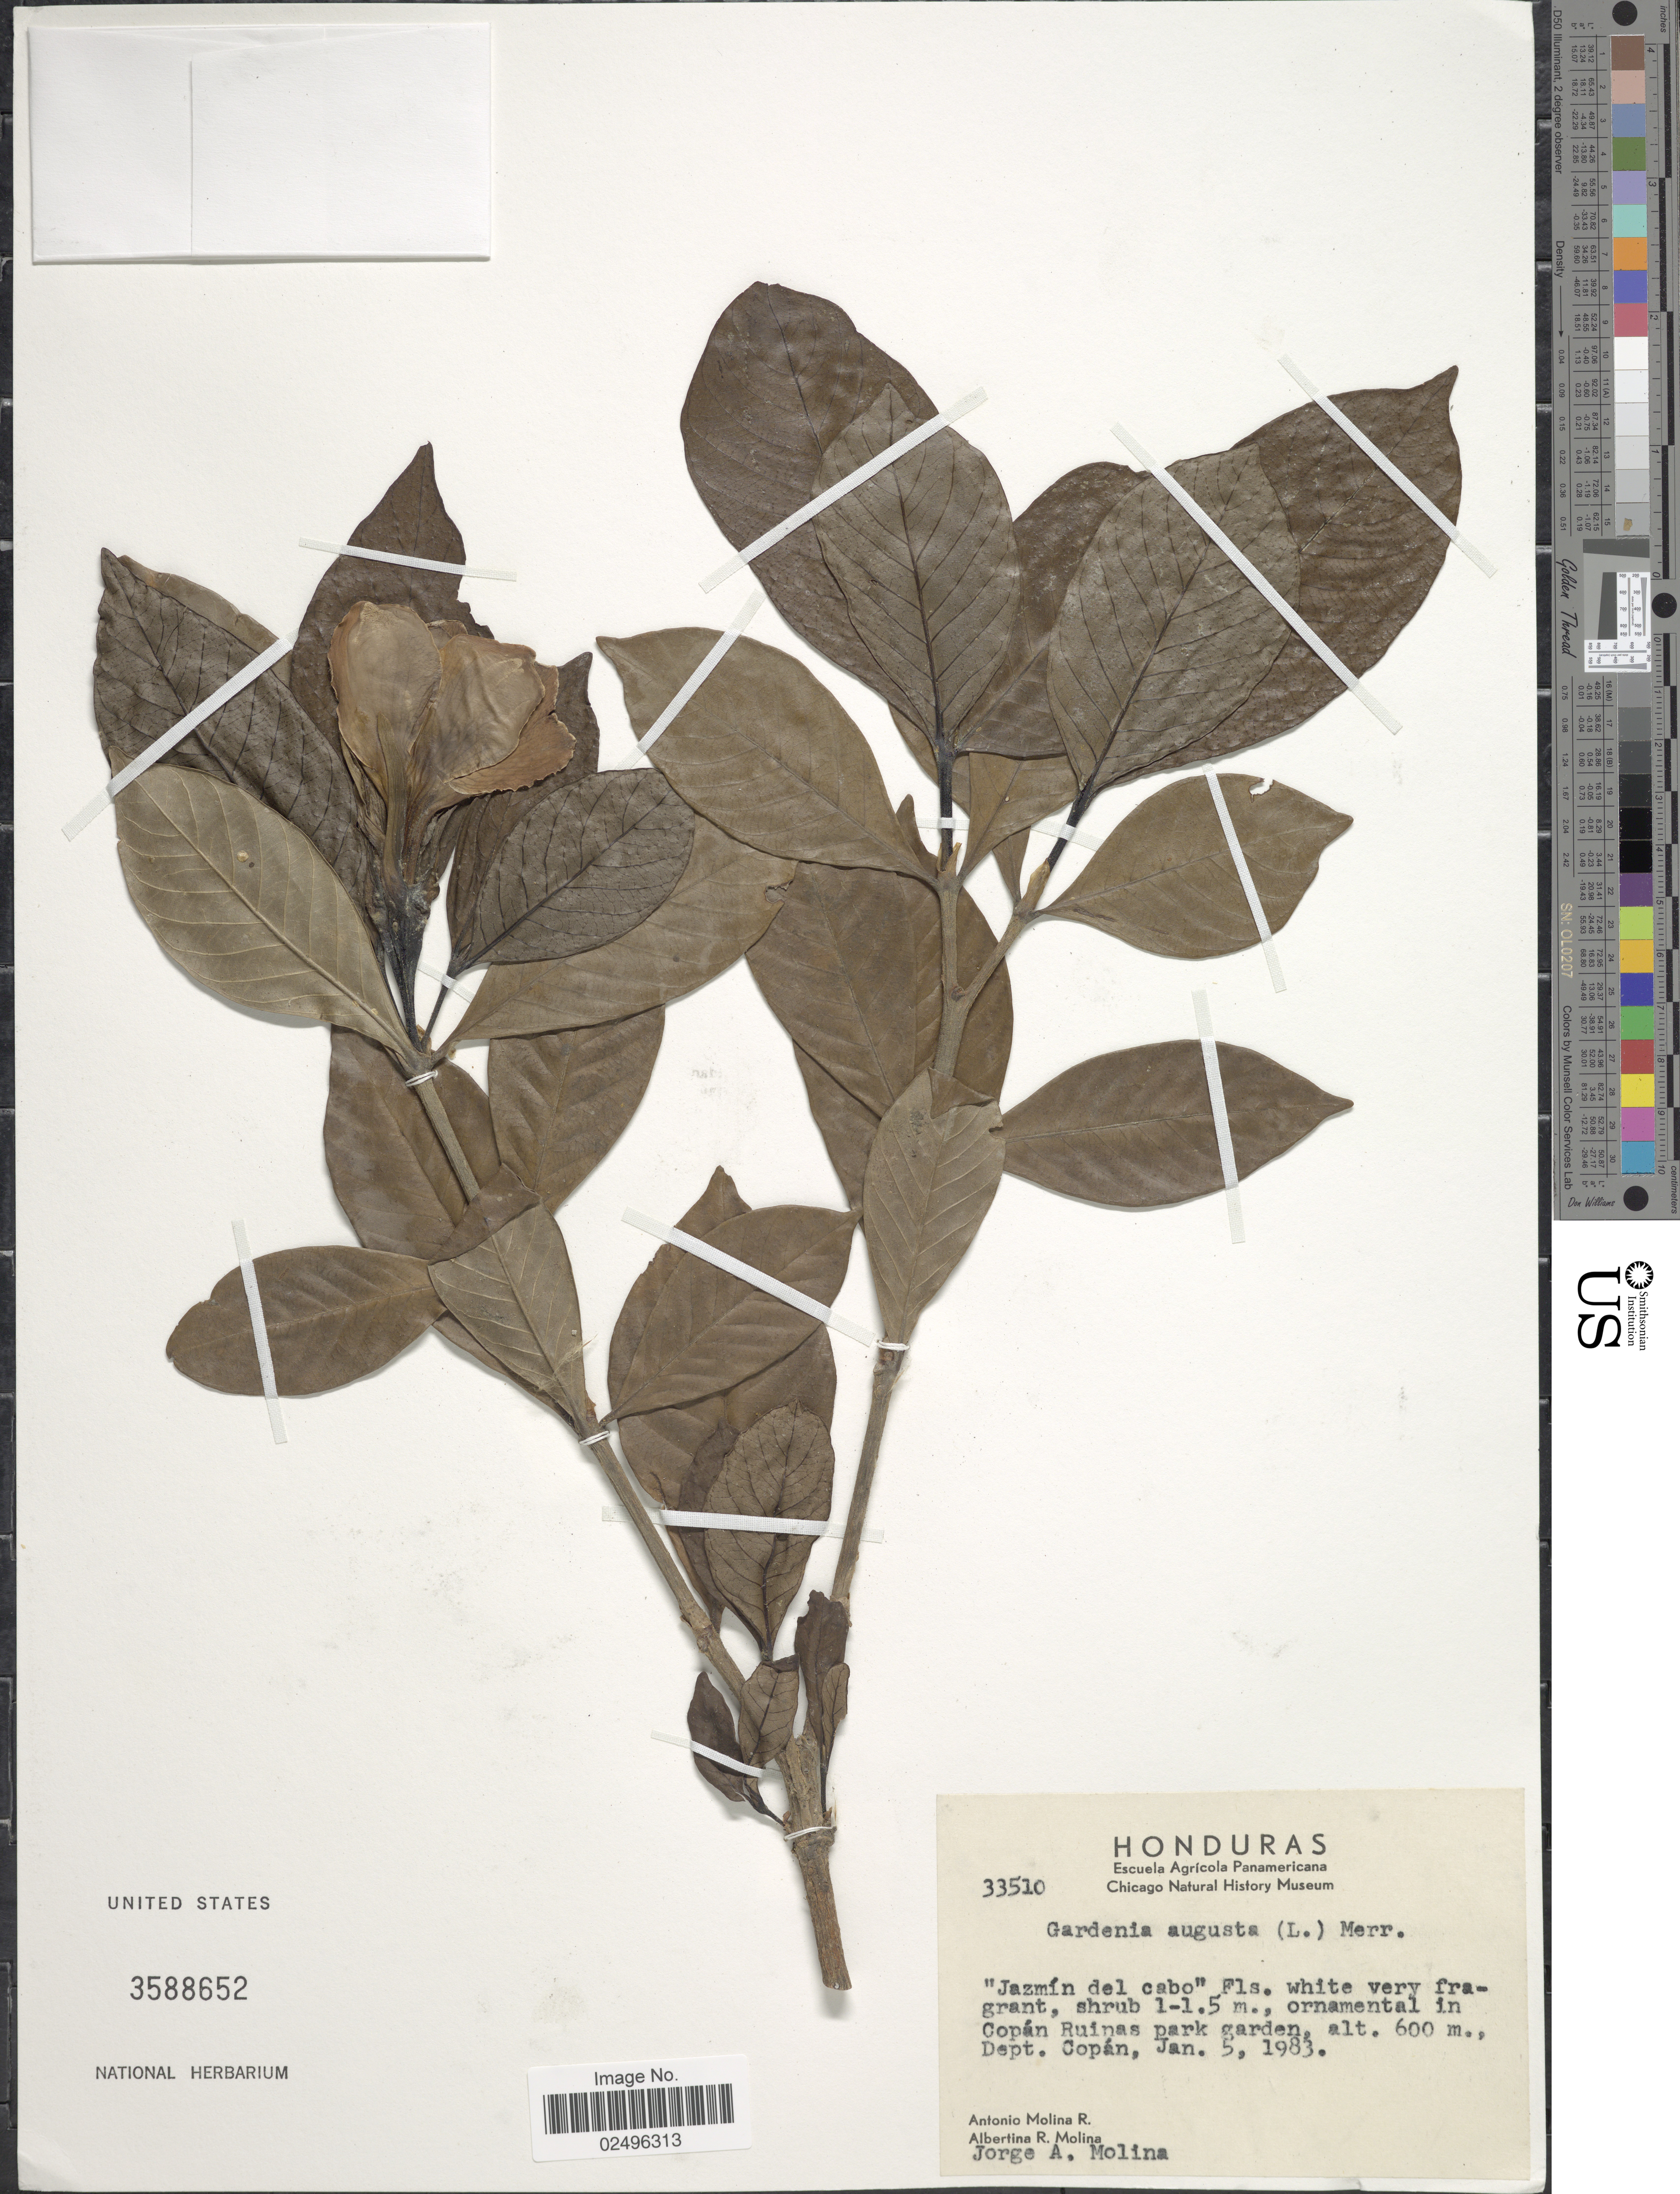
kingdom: Plantae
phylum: Tracheophyta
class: Magnoliopsida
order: Gentianales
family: Rubiaceae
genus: Gardenia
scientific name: Gardenia augusta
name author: (L.) Merr.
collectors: A. Molina R., A. R. Molina & J. A. Molina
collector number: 33510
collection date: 1983-01-05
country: Honduras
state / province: Copán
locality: Copan Ruinas park garden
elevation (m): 600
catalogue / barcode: US 3588652